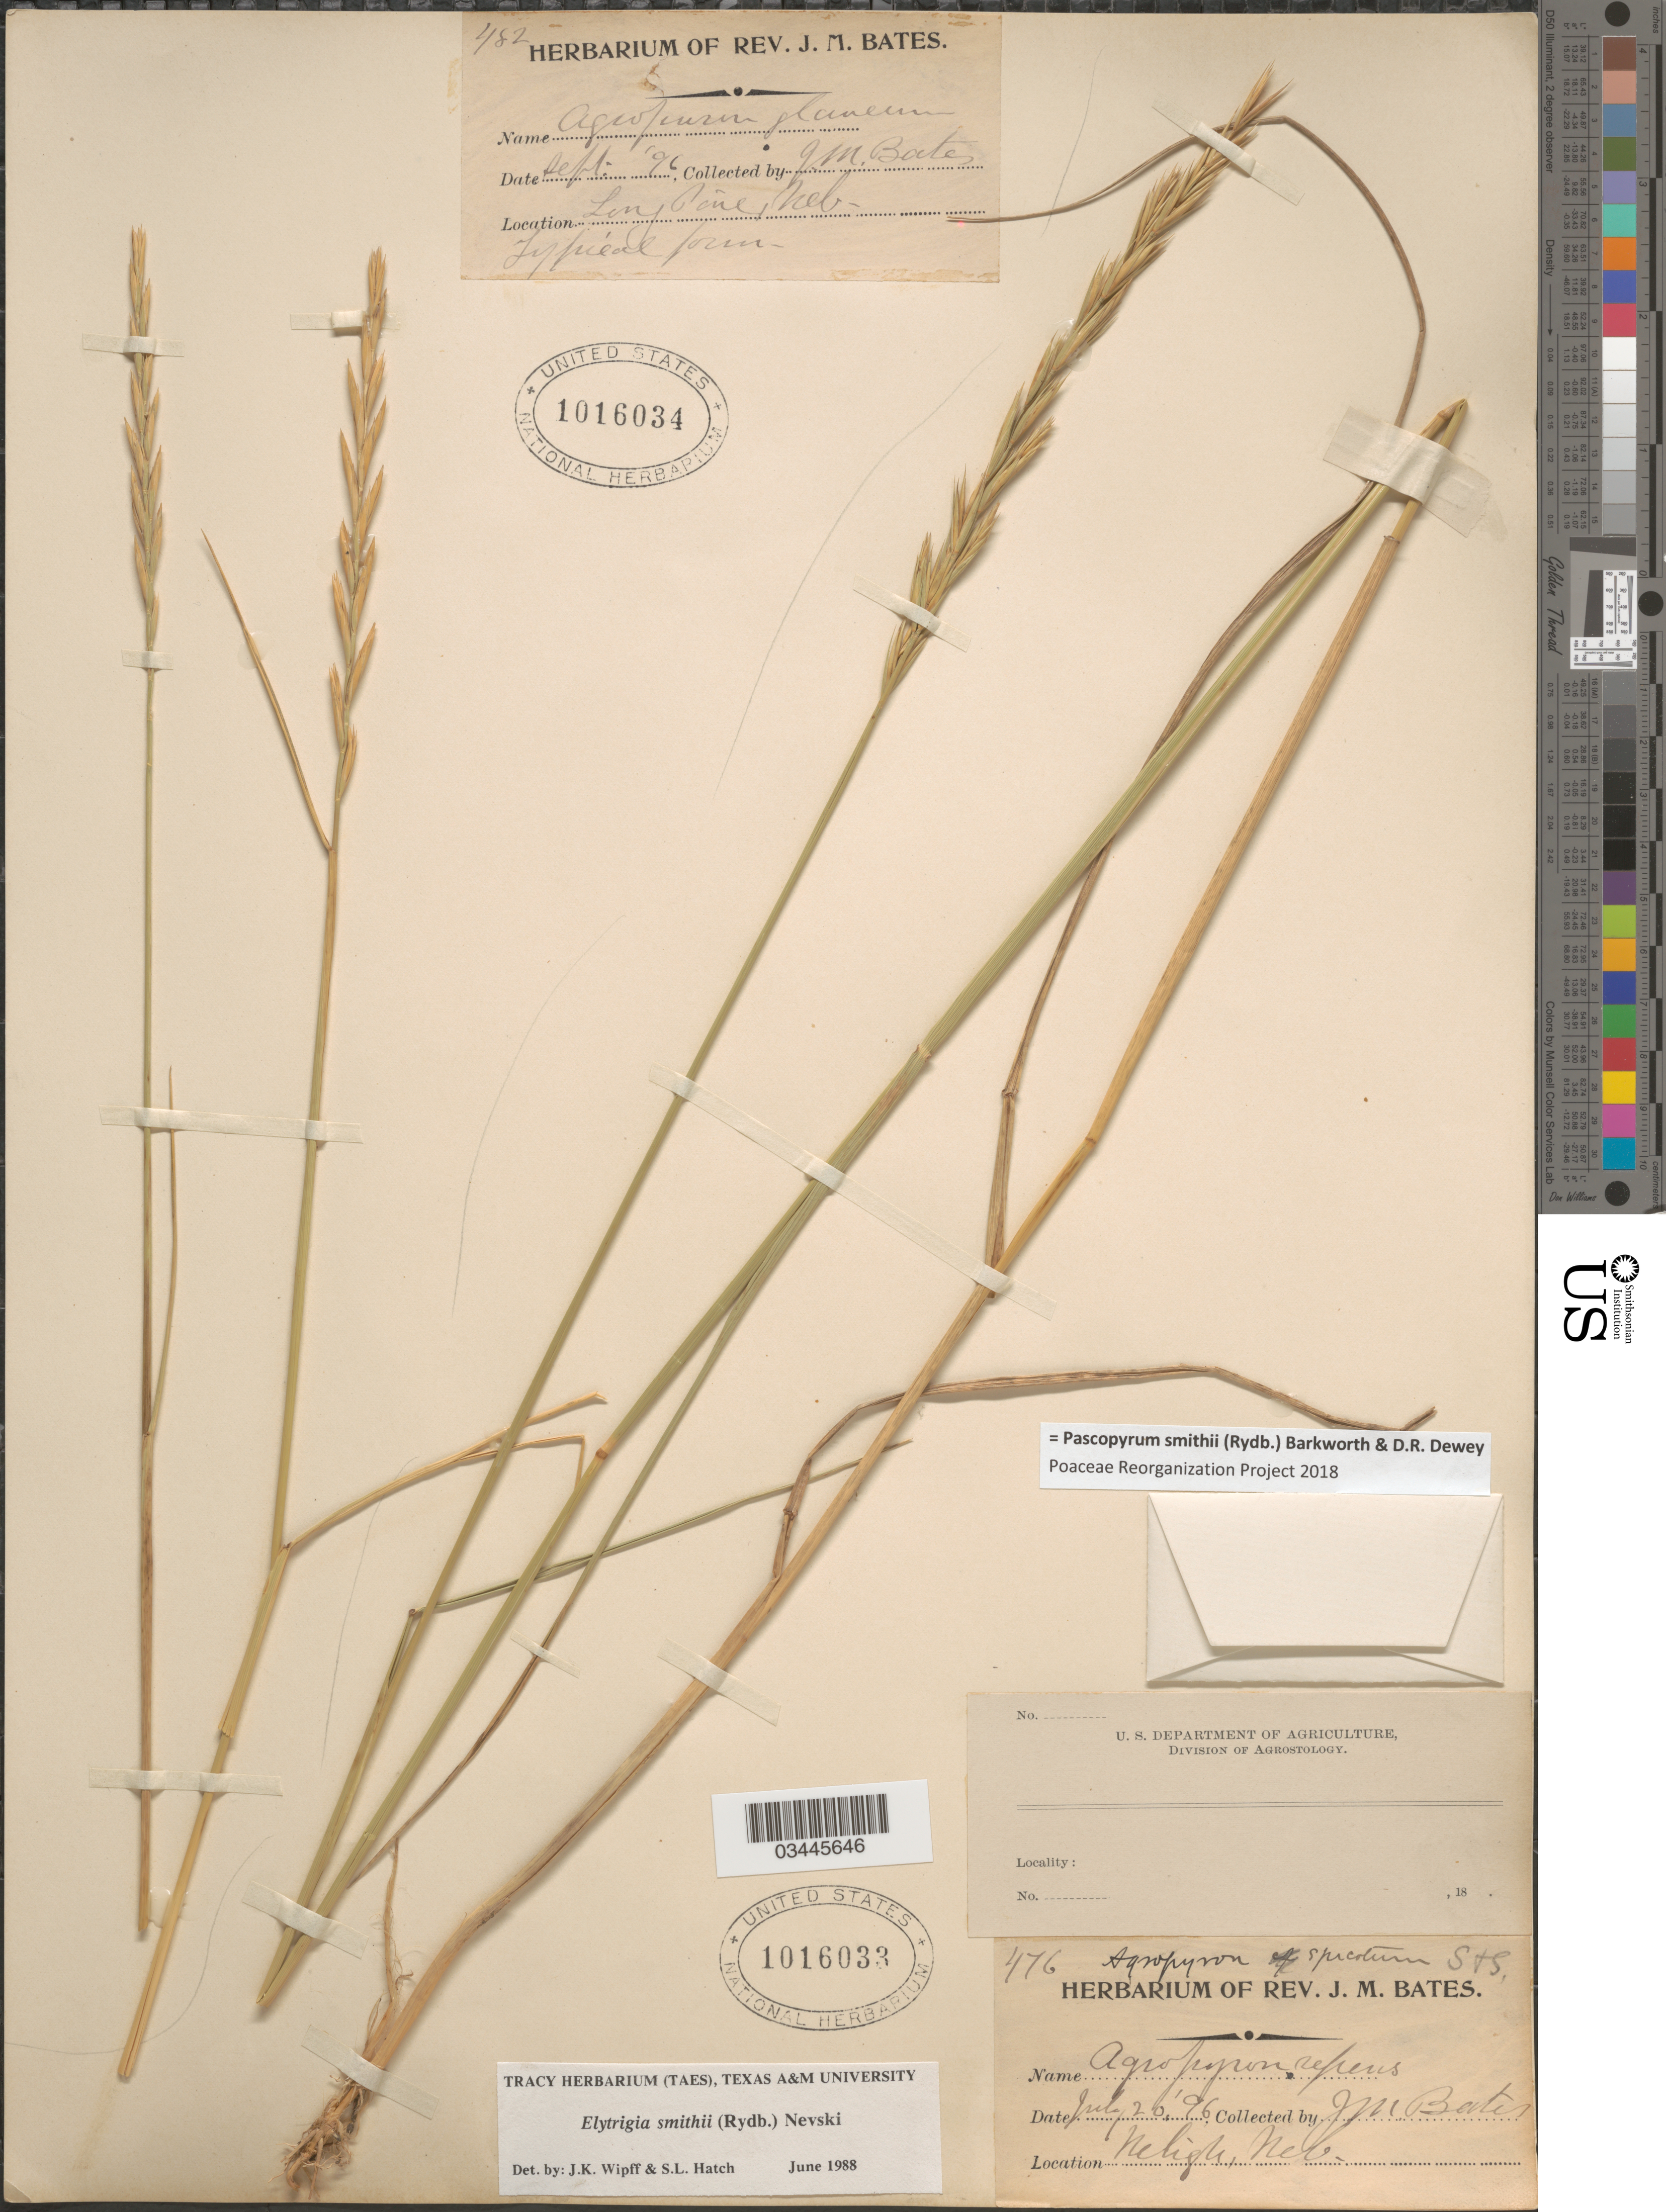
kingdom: Plantae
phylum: Tracheophyta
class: Liliopsida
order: Poales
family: Poaceae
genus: Pascopyrum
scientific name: Pascopyrum smithii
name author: (Rydb.) Barkworth & Dewey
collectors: J. Bates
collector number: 482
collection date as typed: Transcribed d/m/y: /9/96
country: United States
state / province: Nebraska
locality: Long Píne.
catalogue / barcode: US 1016034-2